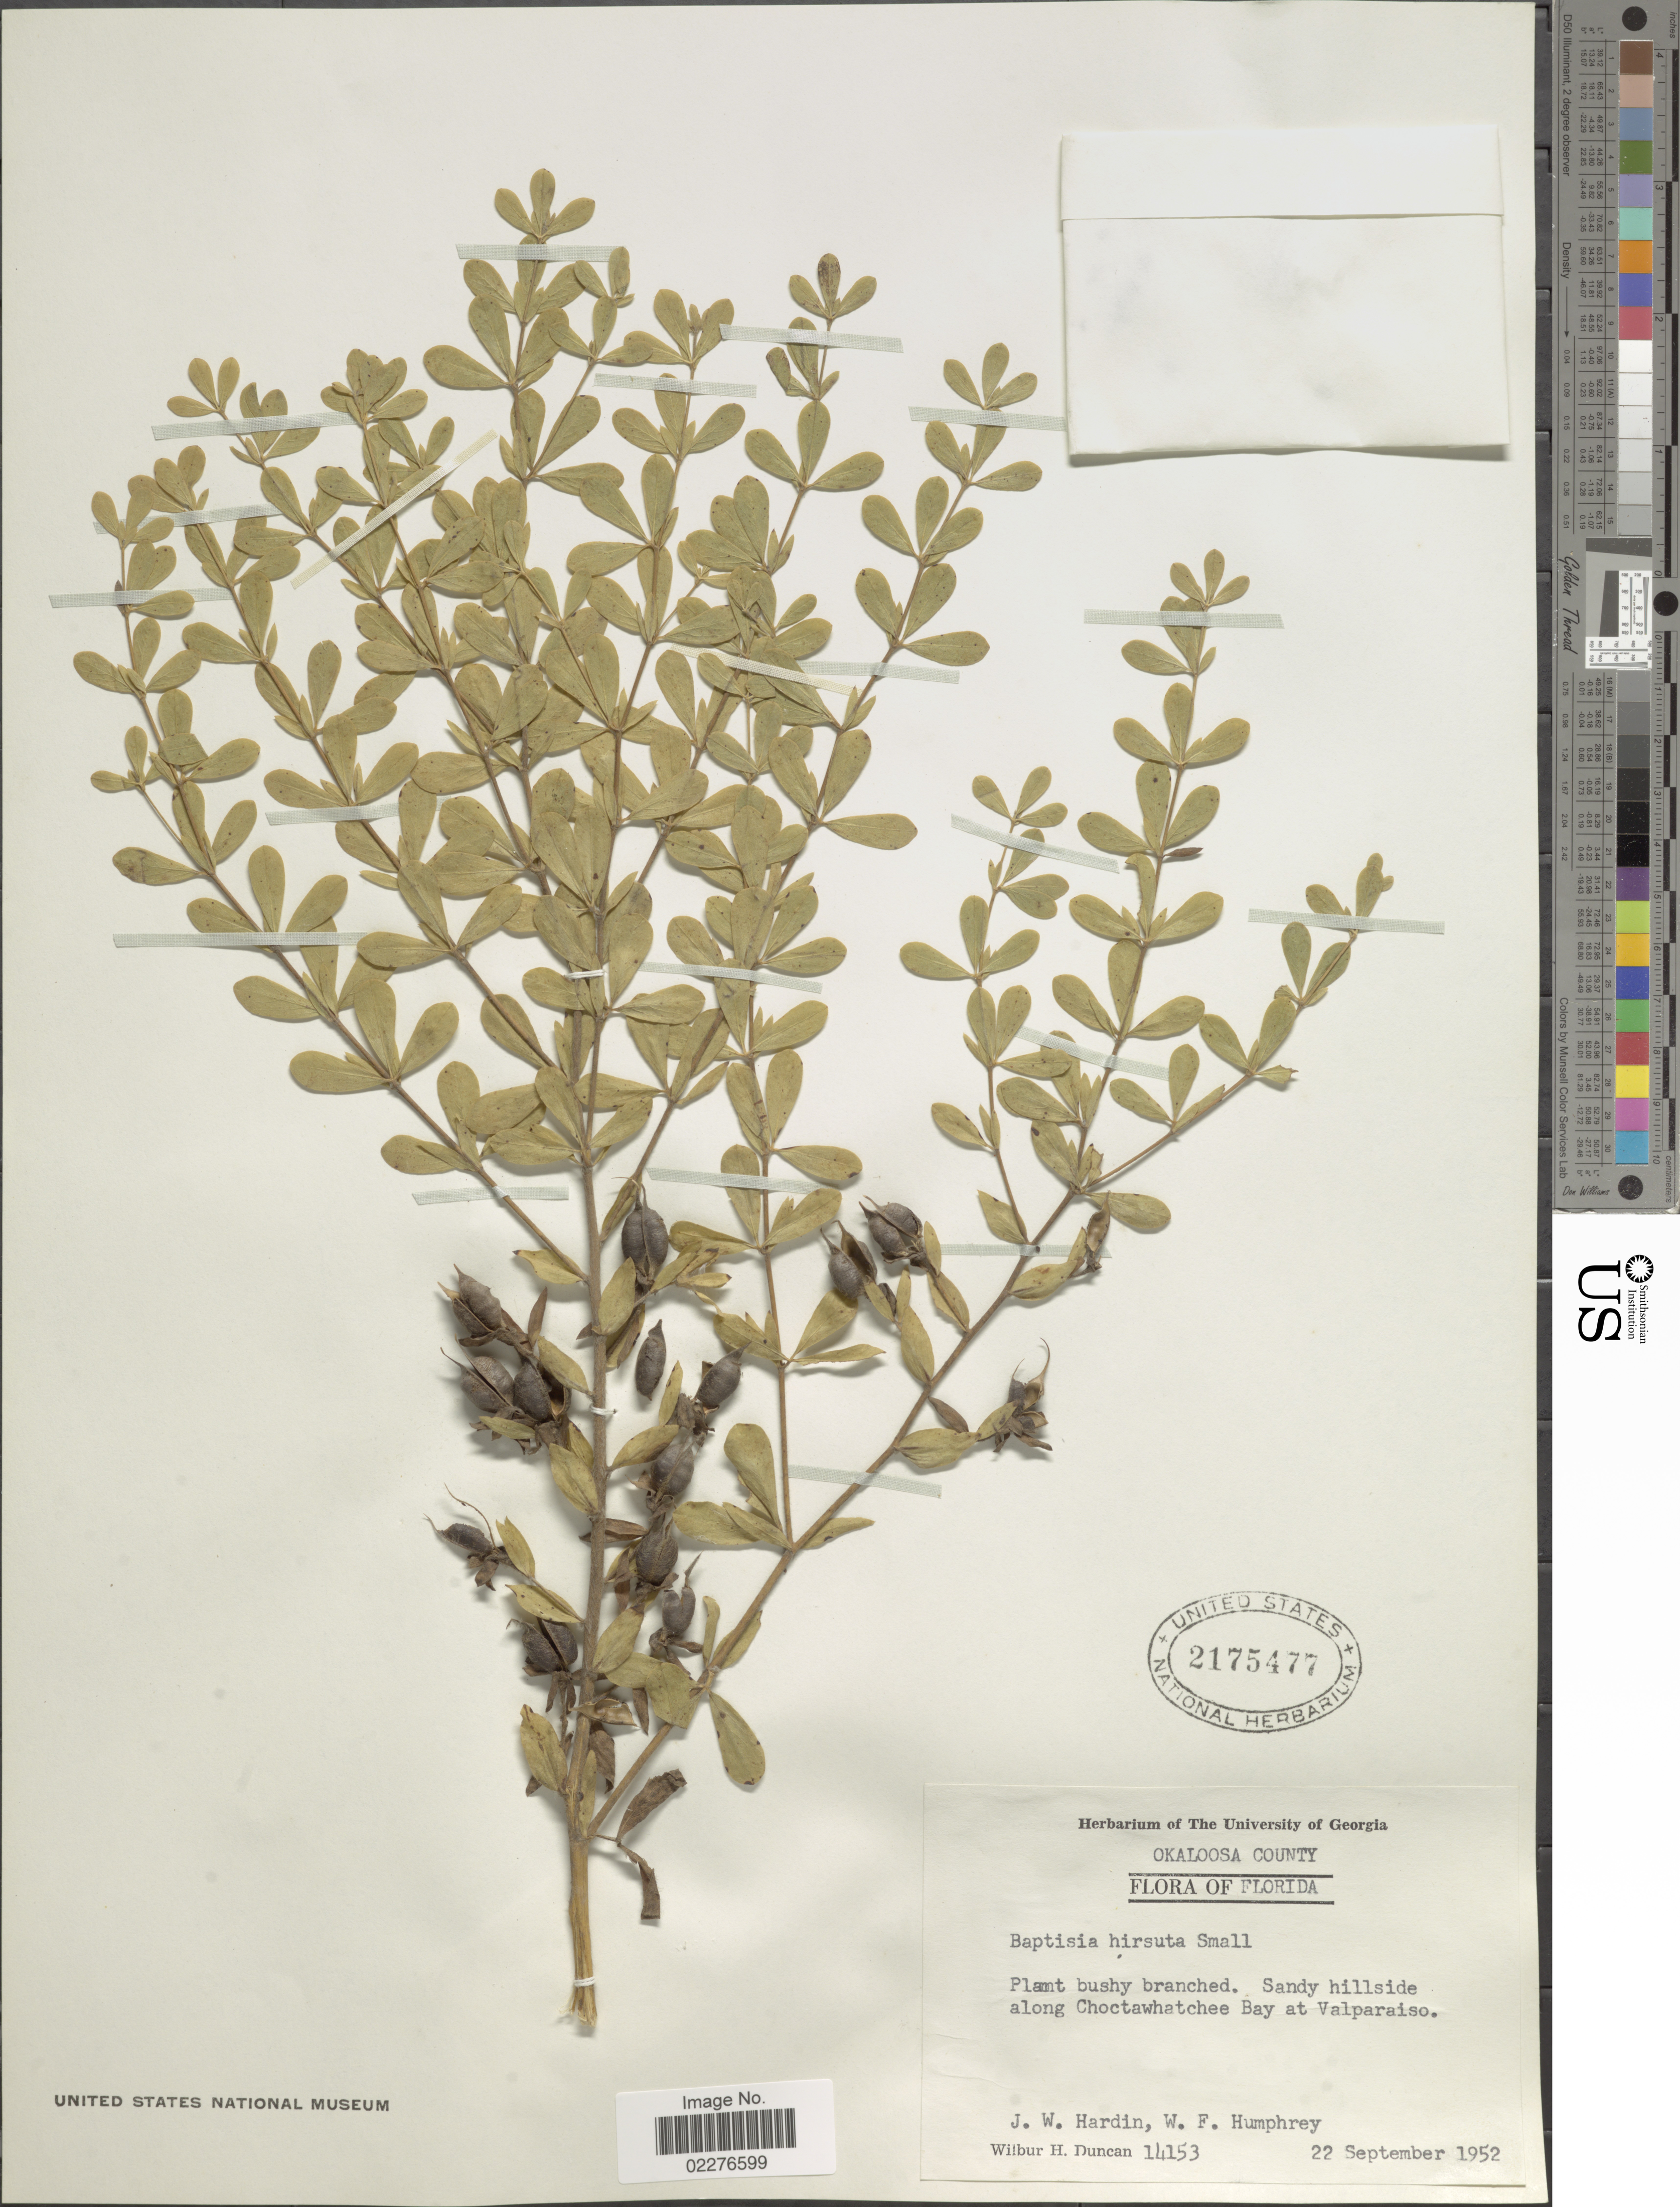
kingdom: Plantae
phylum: Tracheophyta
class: Magnoliopsida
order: Fabales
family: Fabaceae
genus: Baptisia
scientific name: Baptisia hirsuta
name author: Small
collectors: W. H. Duncan, J. Hardin & W. Humphrey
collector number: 14153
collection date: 1952-09-22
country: United States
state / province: Florida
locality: Okaloosa County, Sandy hillside along Choctawhatchee Bay at Valparaiso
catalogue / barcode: US 2175477